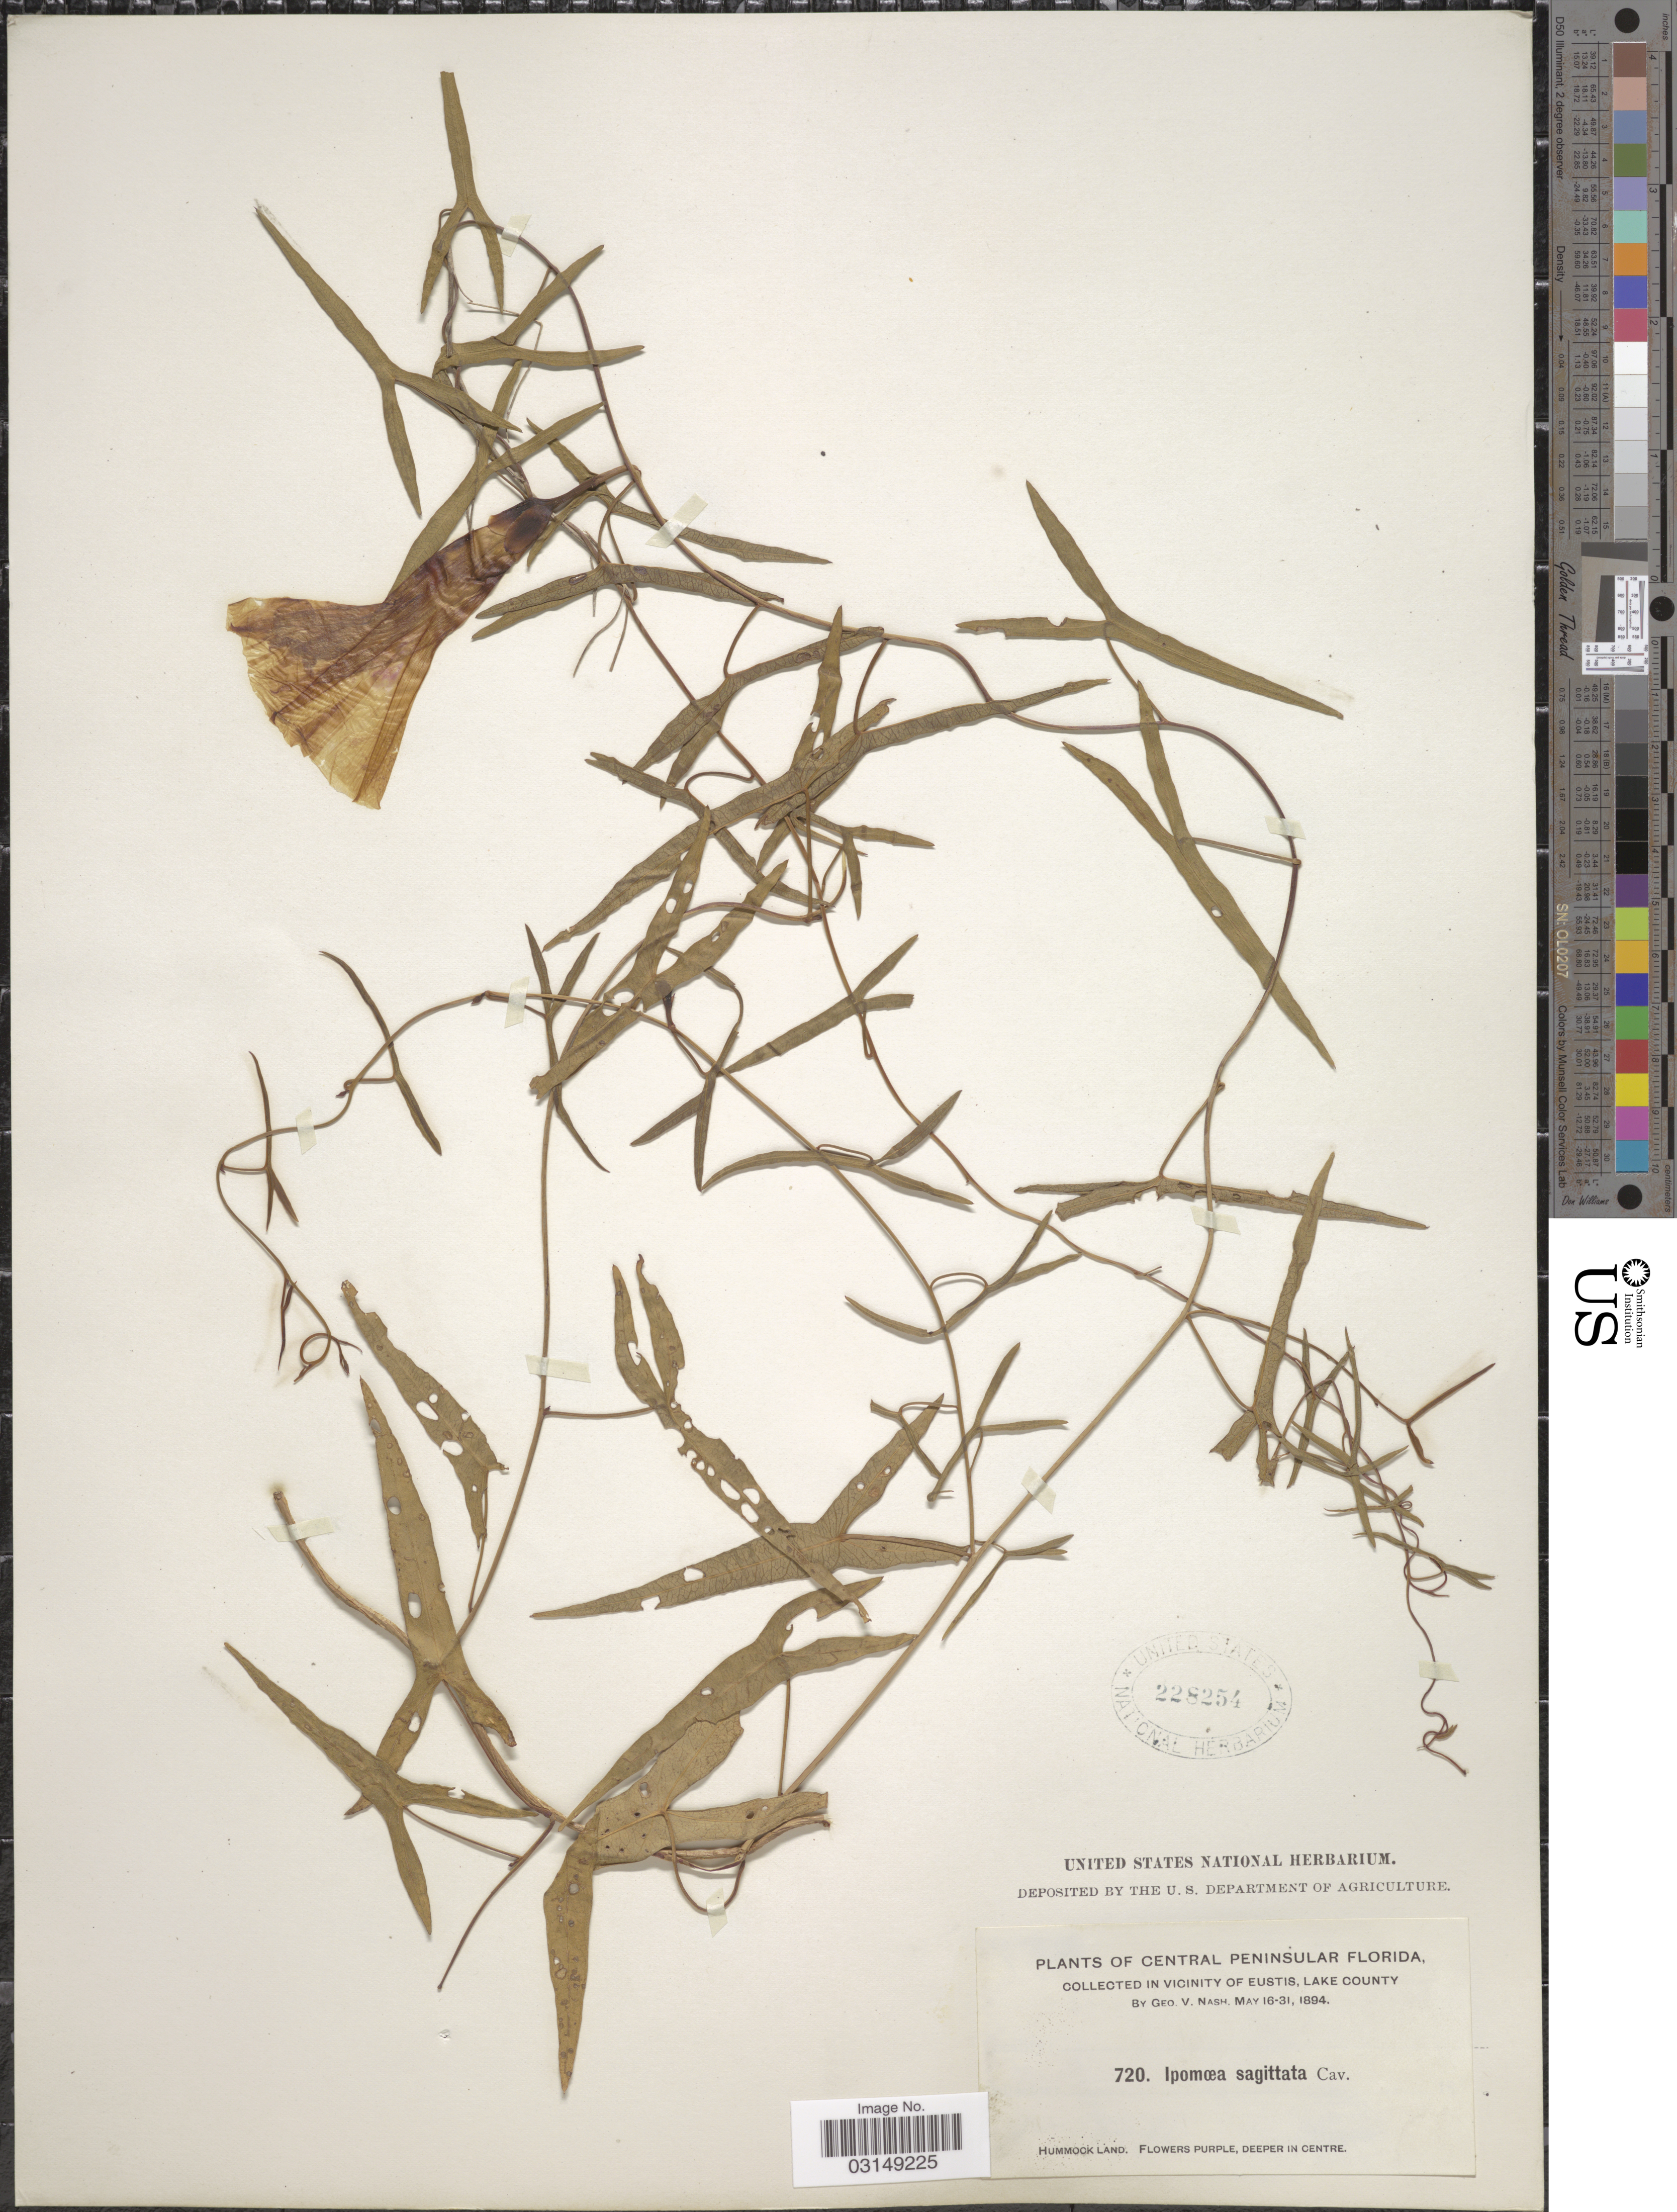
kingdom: Plantae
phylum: Tracheophyta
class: Magnoliopsida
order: Solanales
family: Convolvulaceae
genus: Ipomoea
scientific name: Ipomoea sagittata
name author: Poir.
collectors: G. V. Nash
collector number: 720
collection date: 1894-05-16/1894-05-31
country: United States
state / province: Florida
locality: Central Peninsular Florida. Vicinity of Eustis, Lake County. Hummock Land.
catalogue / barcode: US 228254